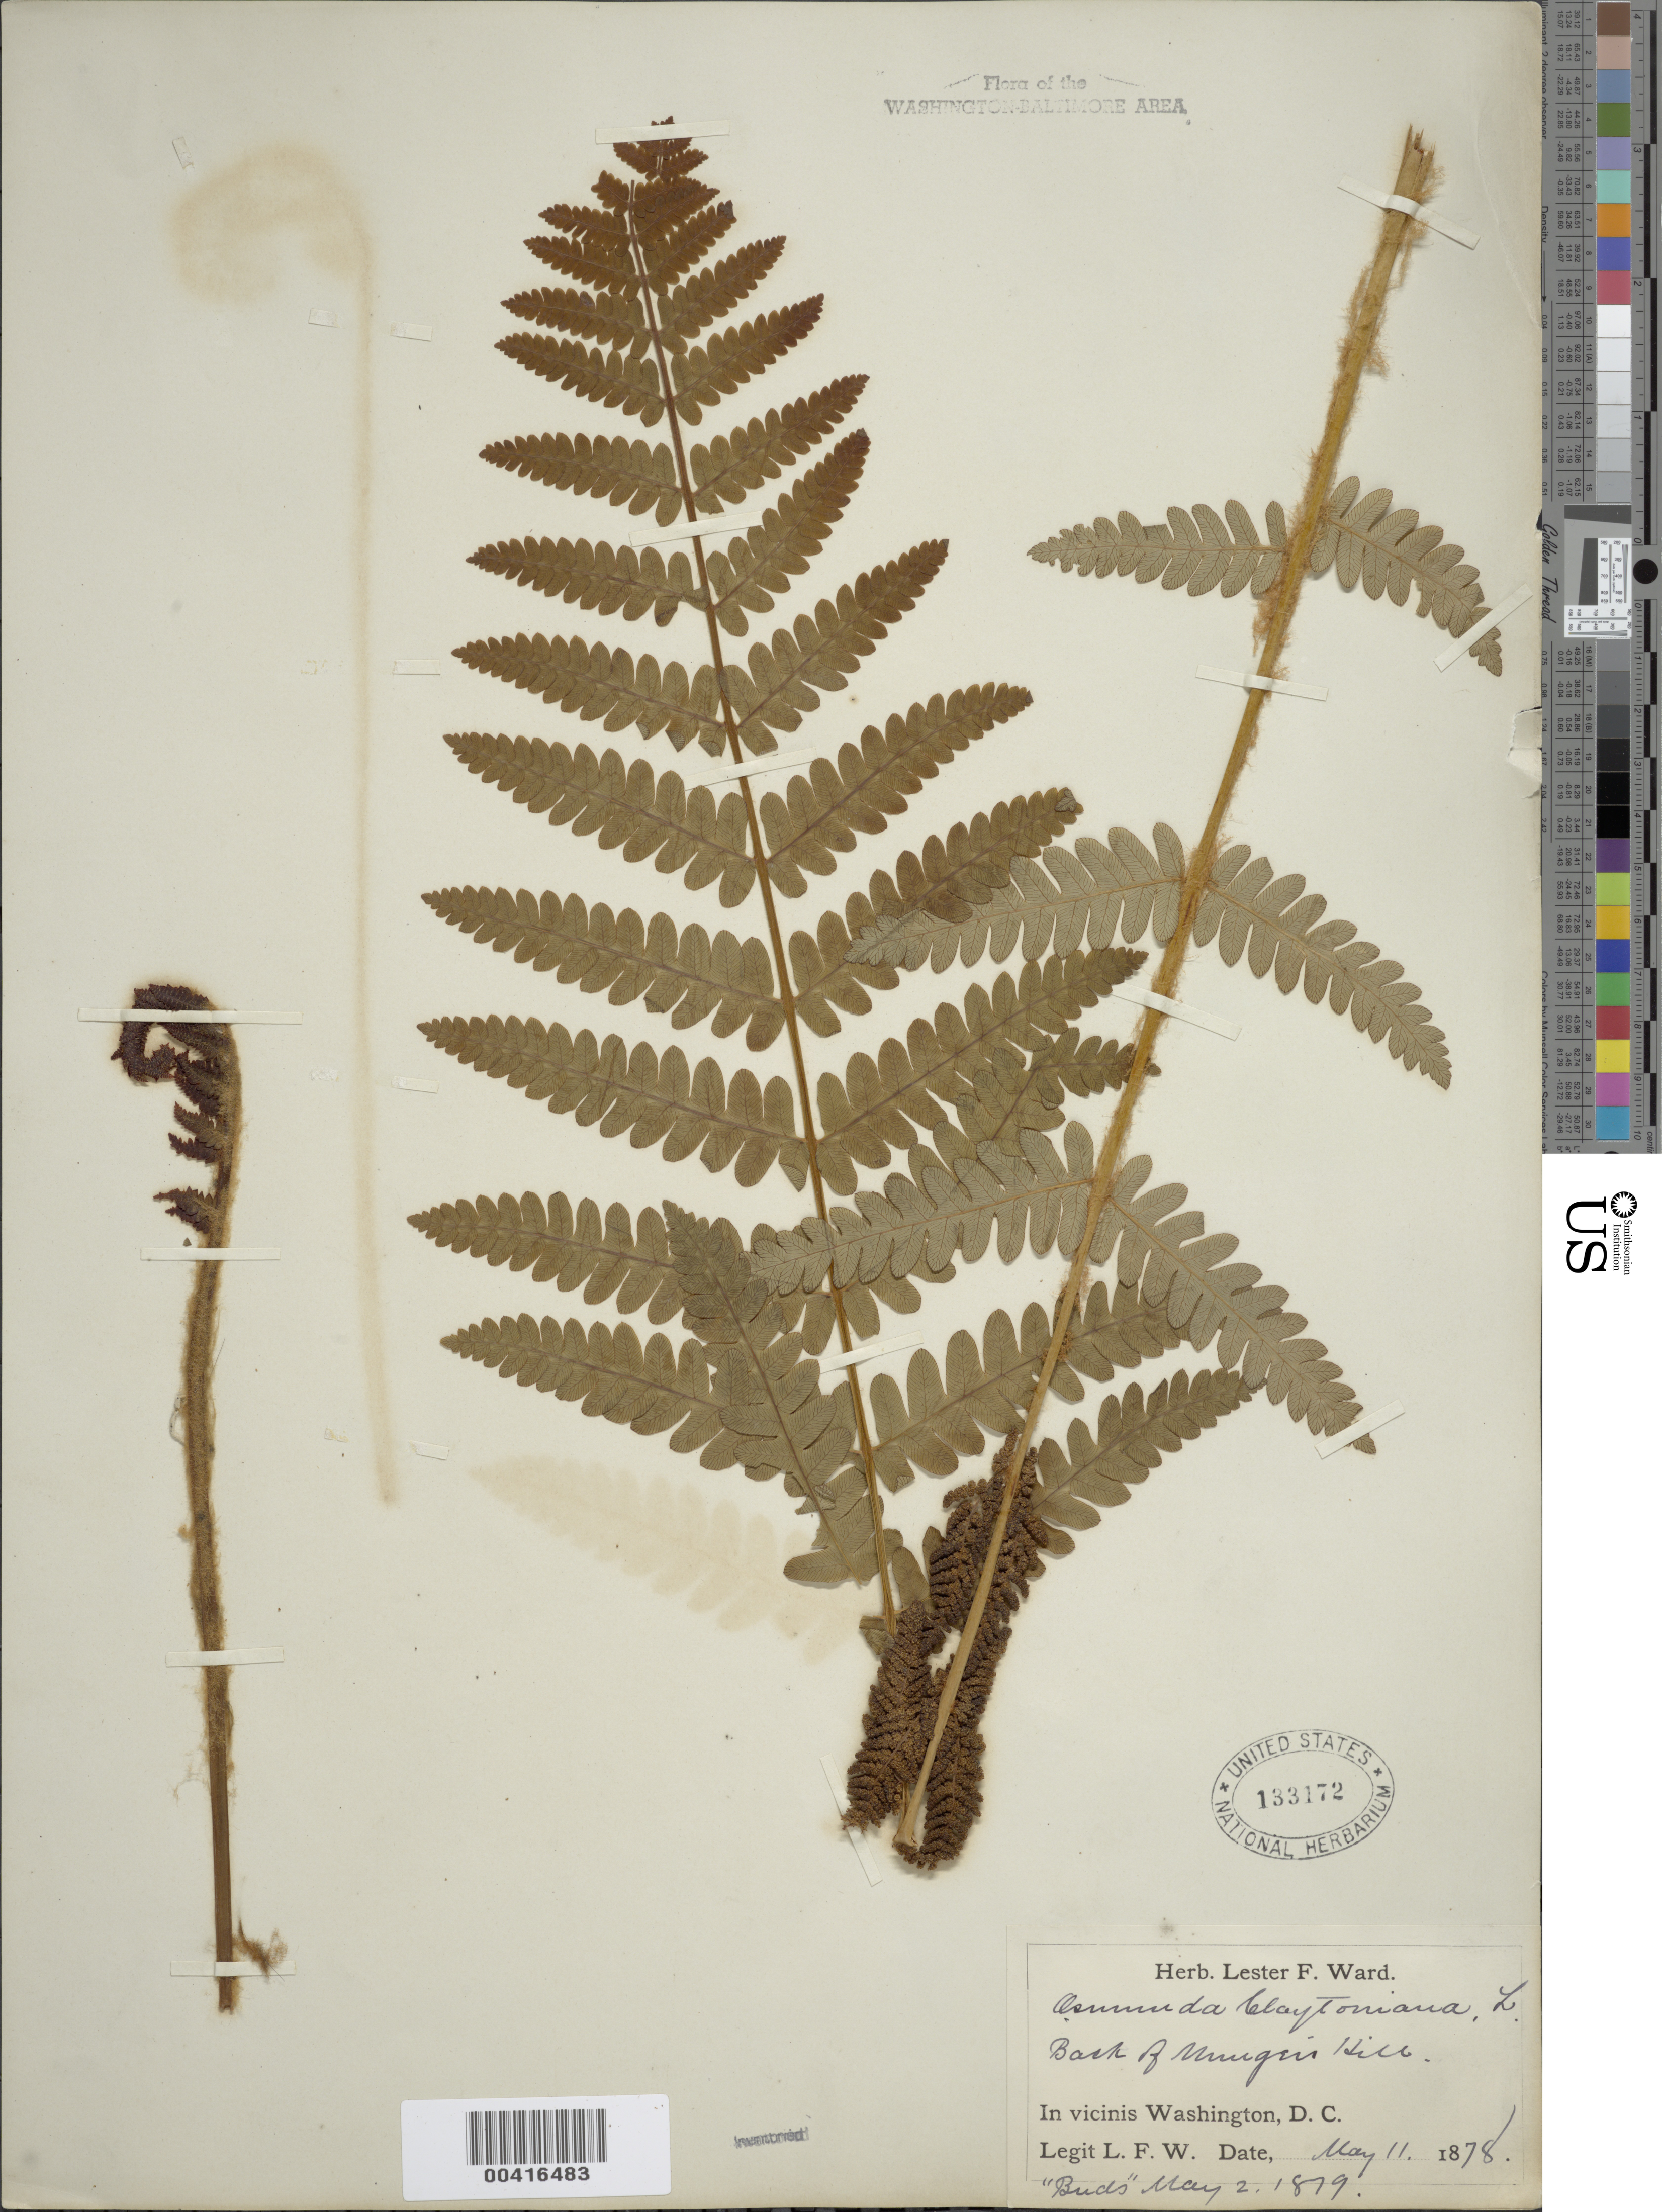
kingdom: Plantae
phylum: Tracheophyta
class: Polypodiopsida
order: Osmundales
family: Osmundaceae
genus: Osmunda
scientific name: Osmunda claytoniana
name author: (L.) Tagawa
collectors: L. F. Ward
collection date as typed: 11 May 1878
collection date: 1878-05-11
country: United States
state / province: District of Columbia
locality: Mungers Hill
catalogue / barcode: US 133172